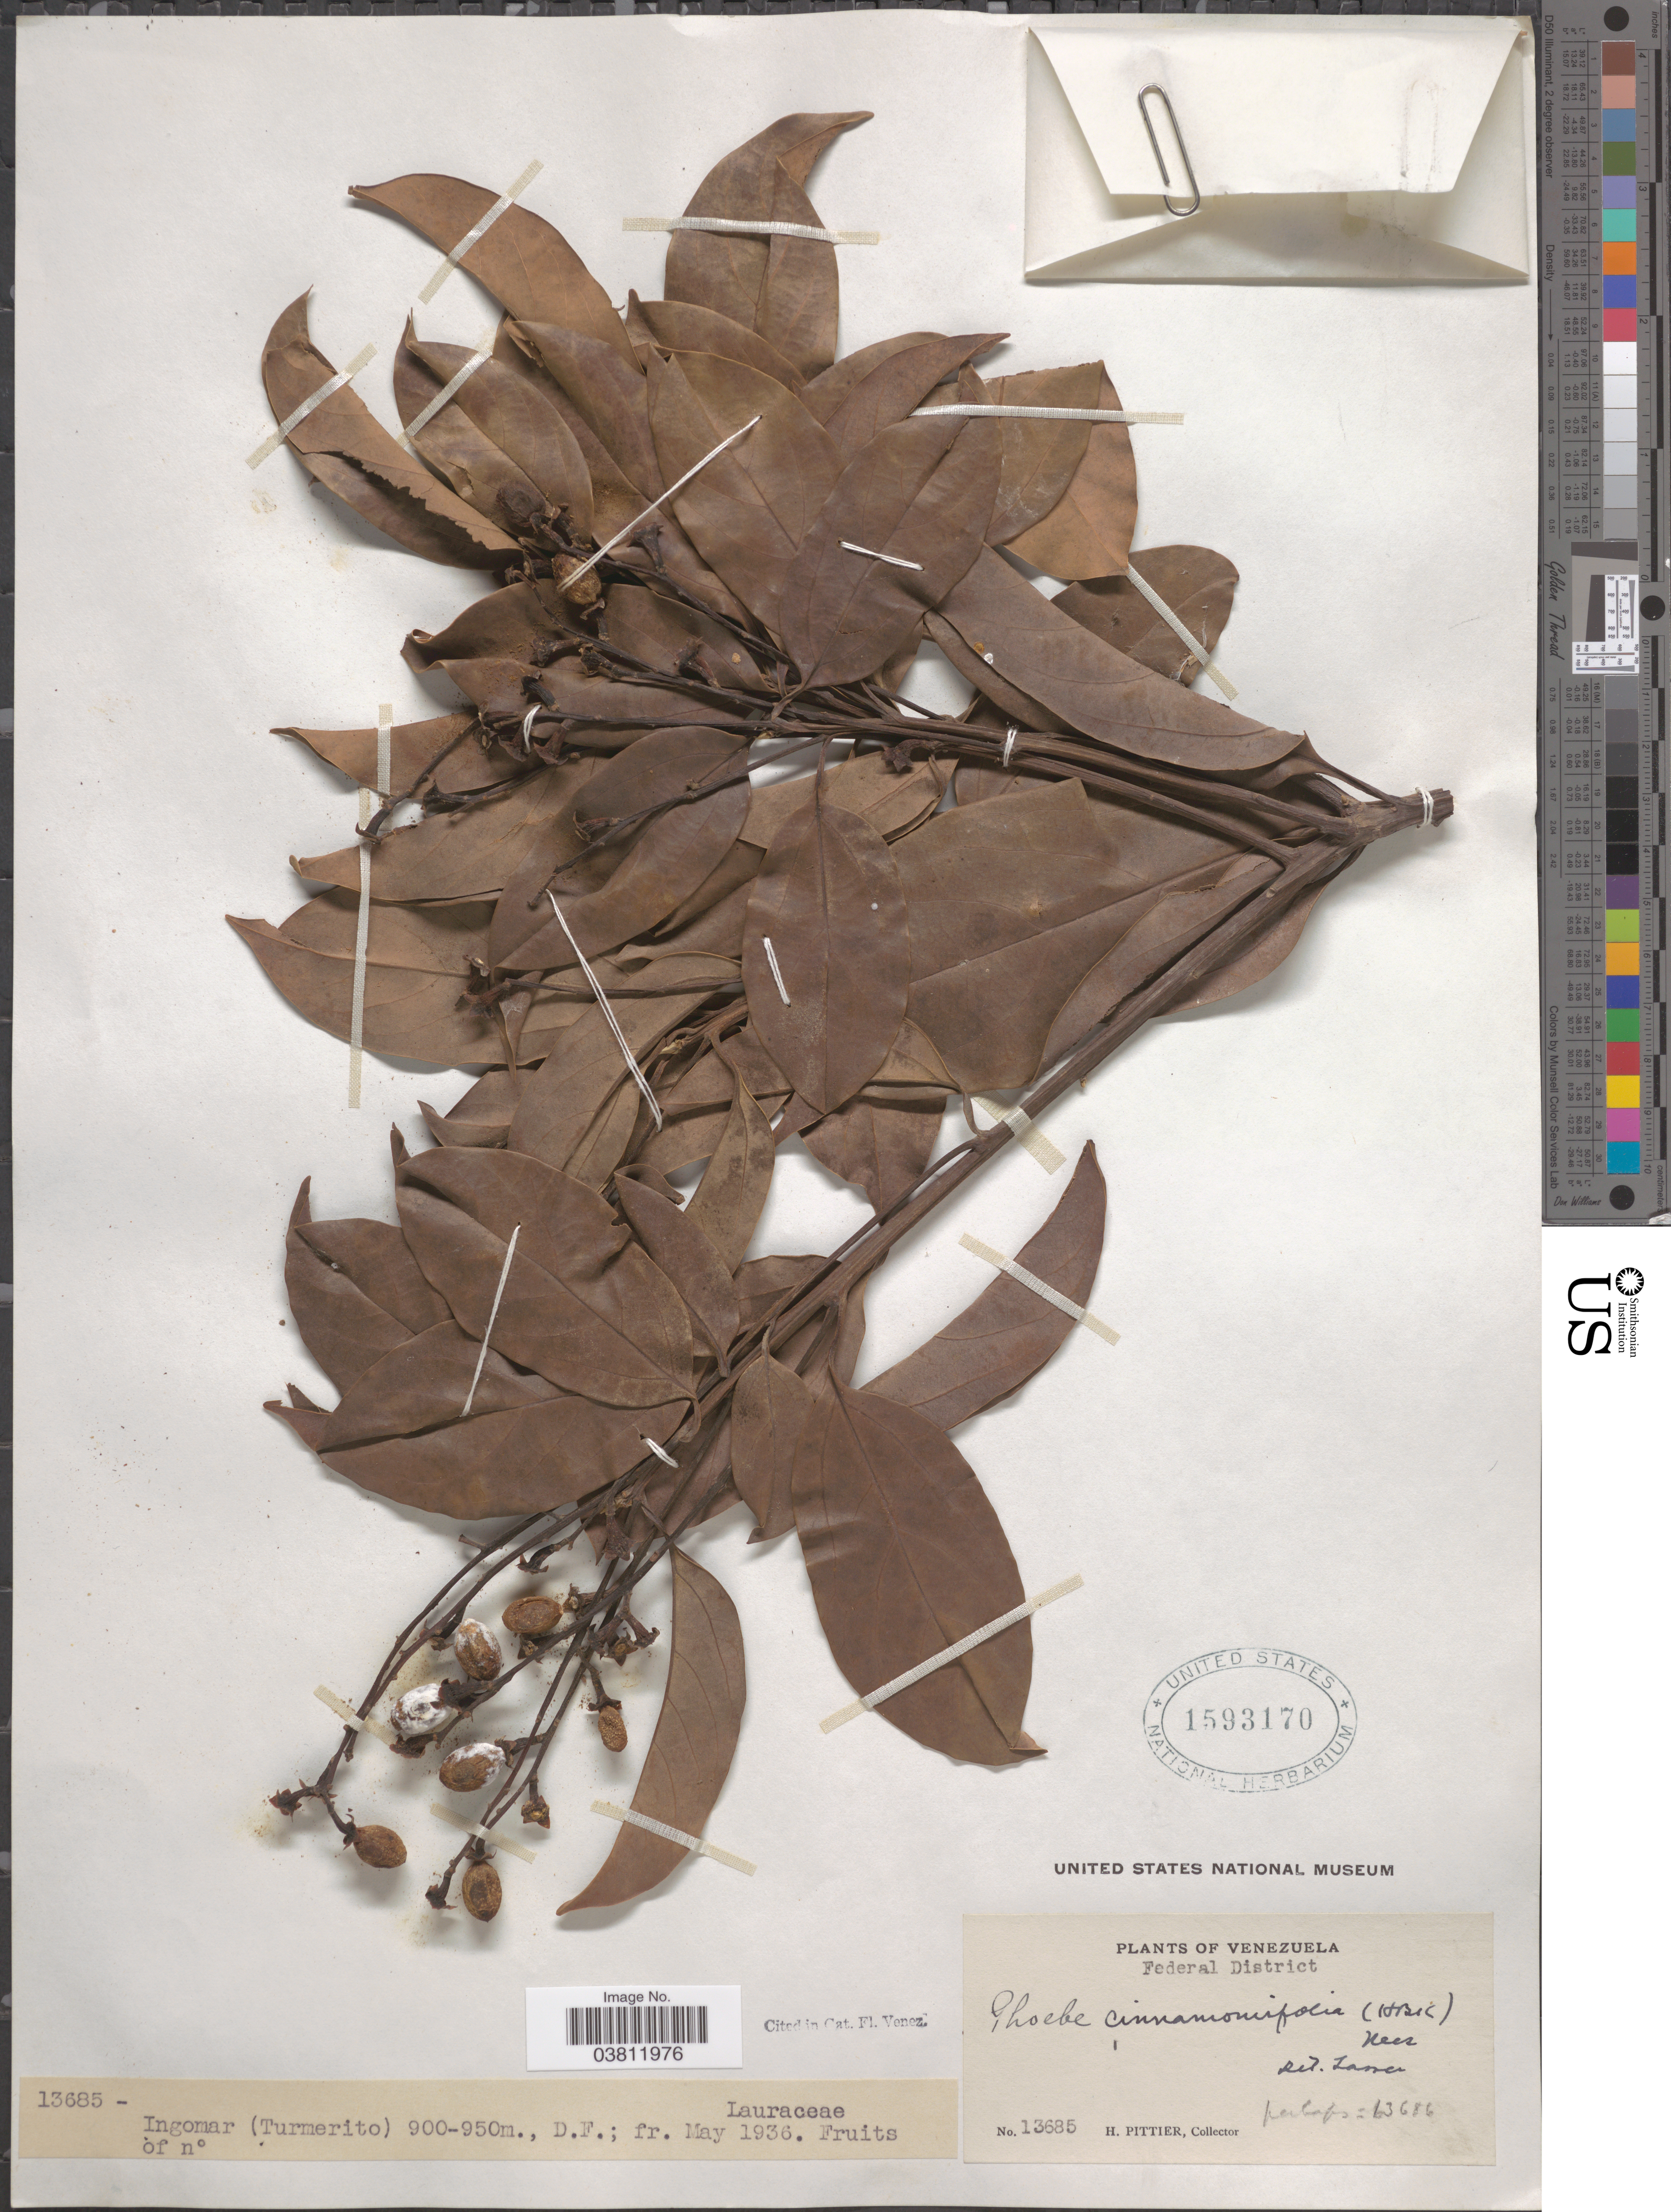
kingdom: Plantae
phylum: Tracheophyta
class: Magnoliopsida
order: Laurales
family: Lauraceae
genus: Phoebe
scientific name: Phoebe cinnamomifolia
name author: (Kunth) Nees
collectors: H. F. Pittier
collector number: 13685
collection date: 1936-05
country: Venezuela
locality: Federal District. Ingomar (Turmerito), D. F.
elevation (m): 900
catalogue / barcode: US 1593170